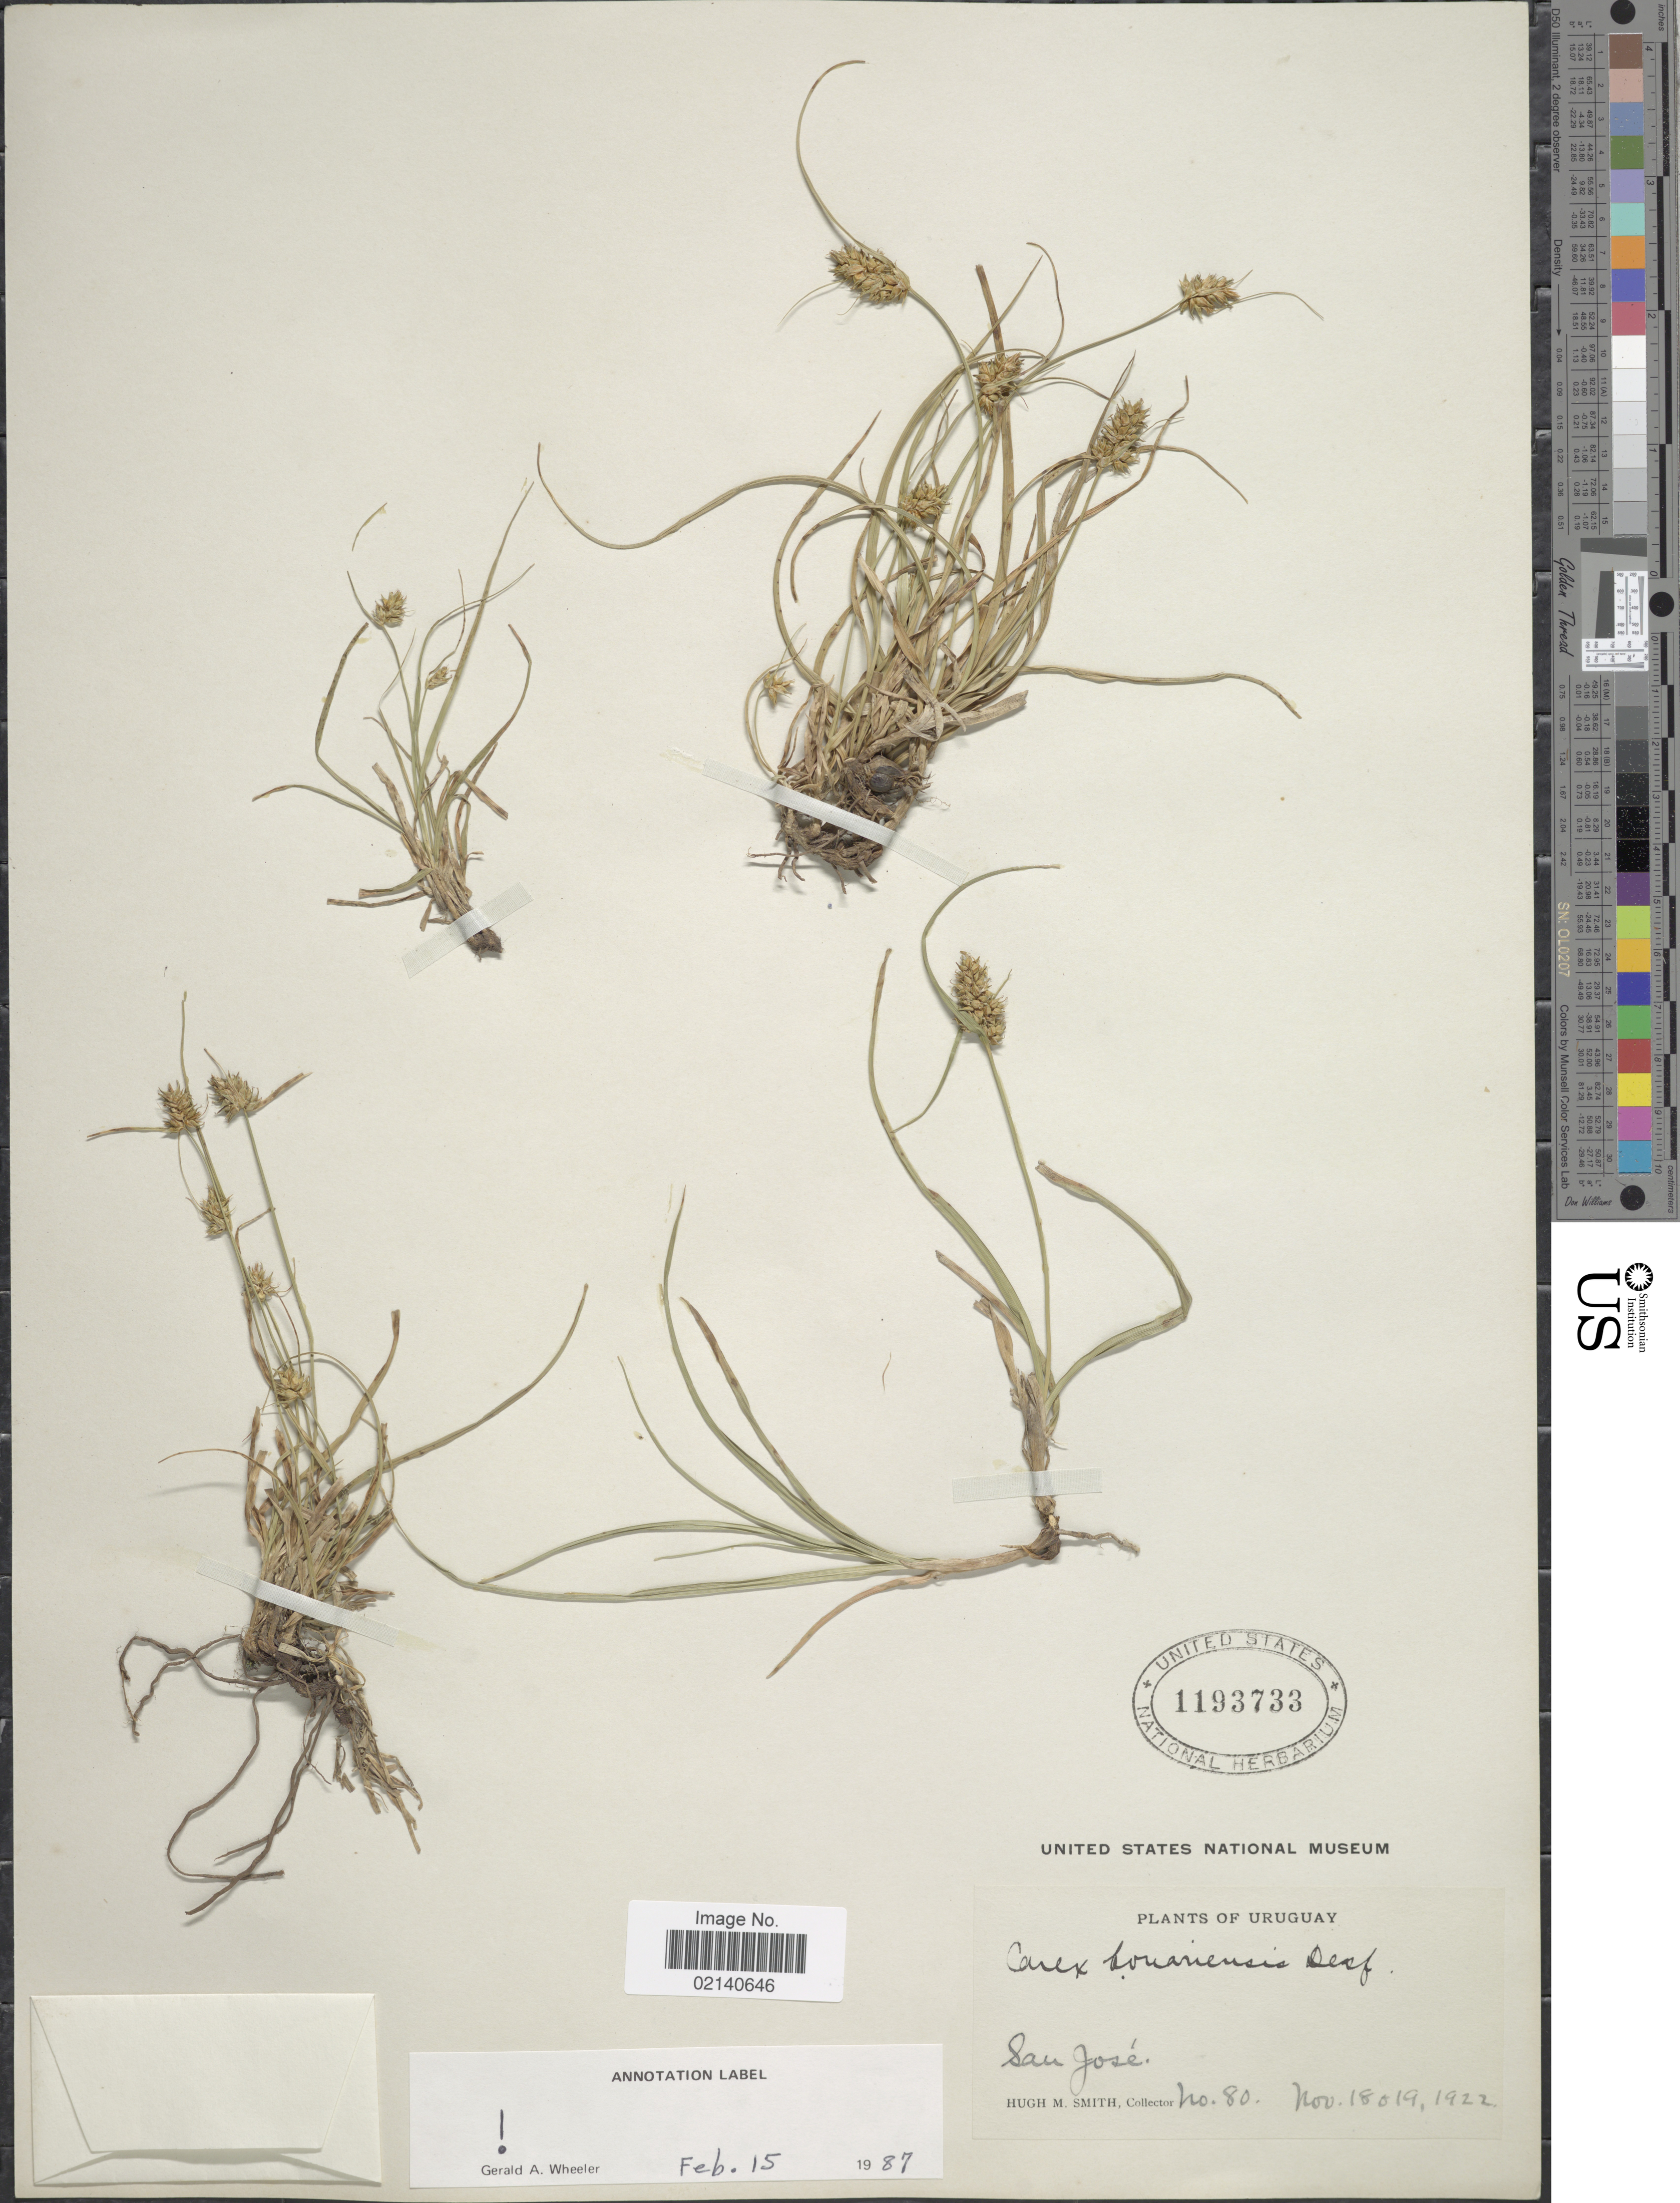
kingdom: Plantae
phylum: Tracheophyta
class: Liliopsida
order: Poales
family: Cyperaceae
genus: Carex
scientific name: Carex bonariensis var. bonariensis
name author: Desf. ex Poir.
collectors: H. M. Smith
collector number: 80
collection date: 1922-11-18/1922-11-19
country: Uruguay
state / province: San Jose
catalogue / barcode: US 1193733